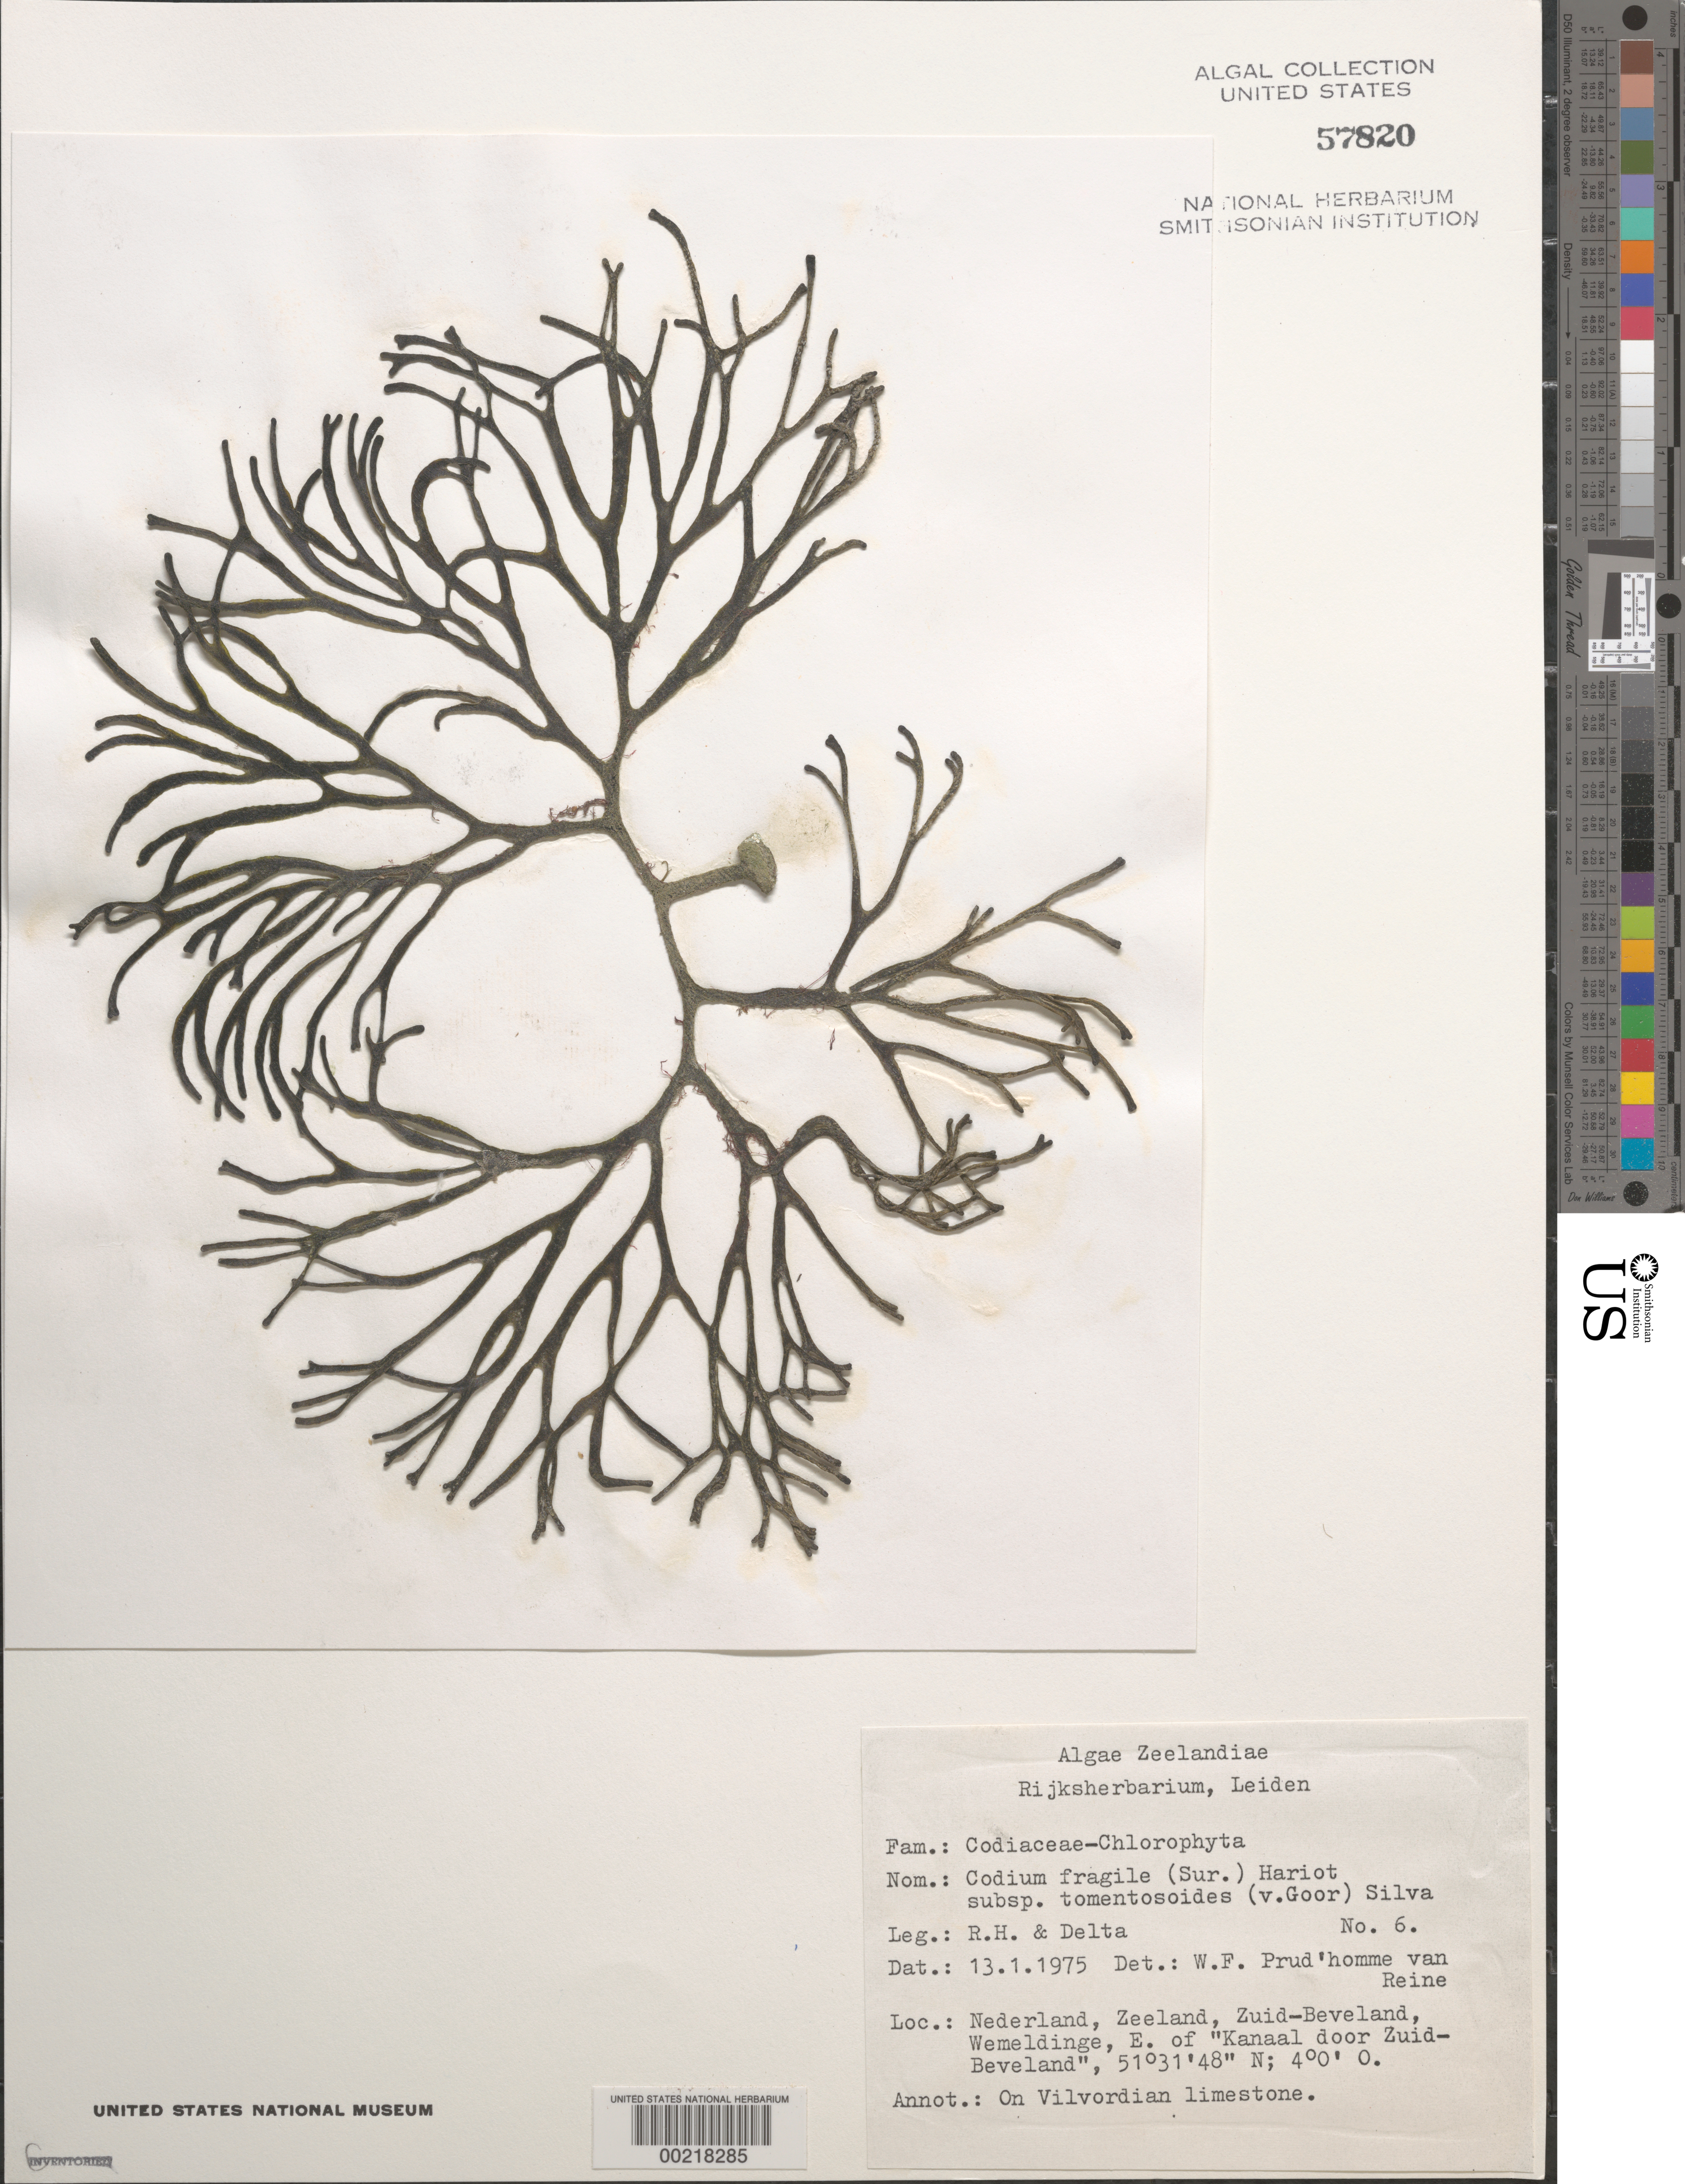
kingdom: Plantae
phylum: Chlorophyta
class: Ulvophyceae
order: Bryopsidales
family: Codiaceae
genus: Codium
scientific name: Codium fragile subsp. tomentosoides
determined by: Prud'homme van Reine, W. F.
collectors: R.H. & Delta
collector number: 6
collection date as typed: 13 Jan 1975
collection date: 1975-01-13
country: Netherlands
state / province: Zeeland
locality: Zuid-beveland, wemeldinge, east of kanaal door zuid beveland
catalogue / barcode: US 57820